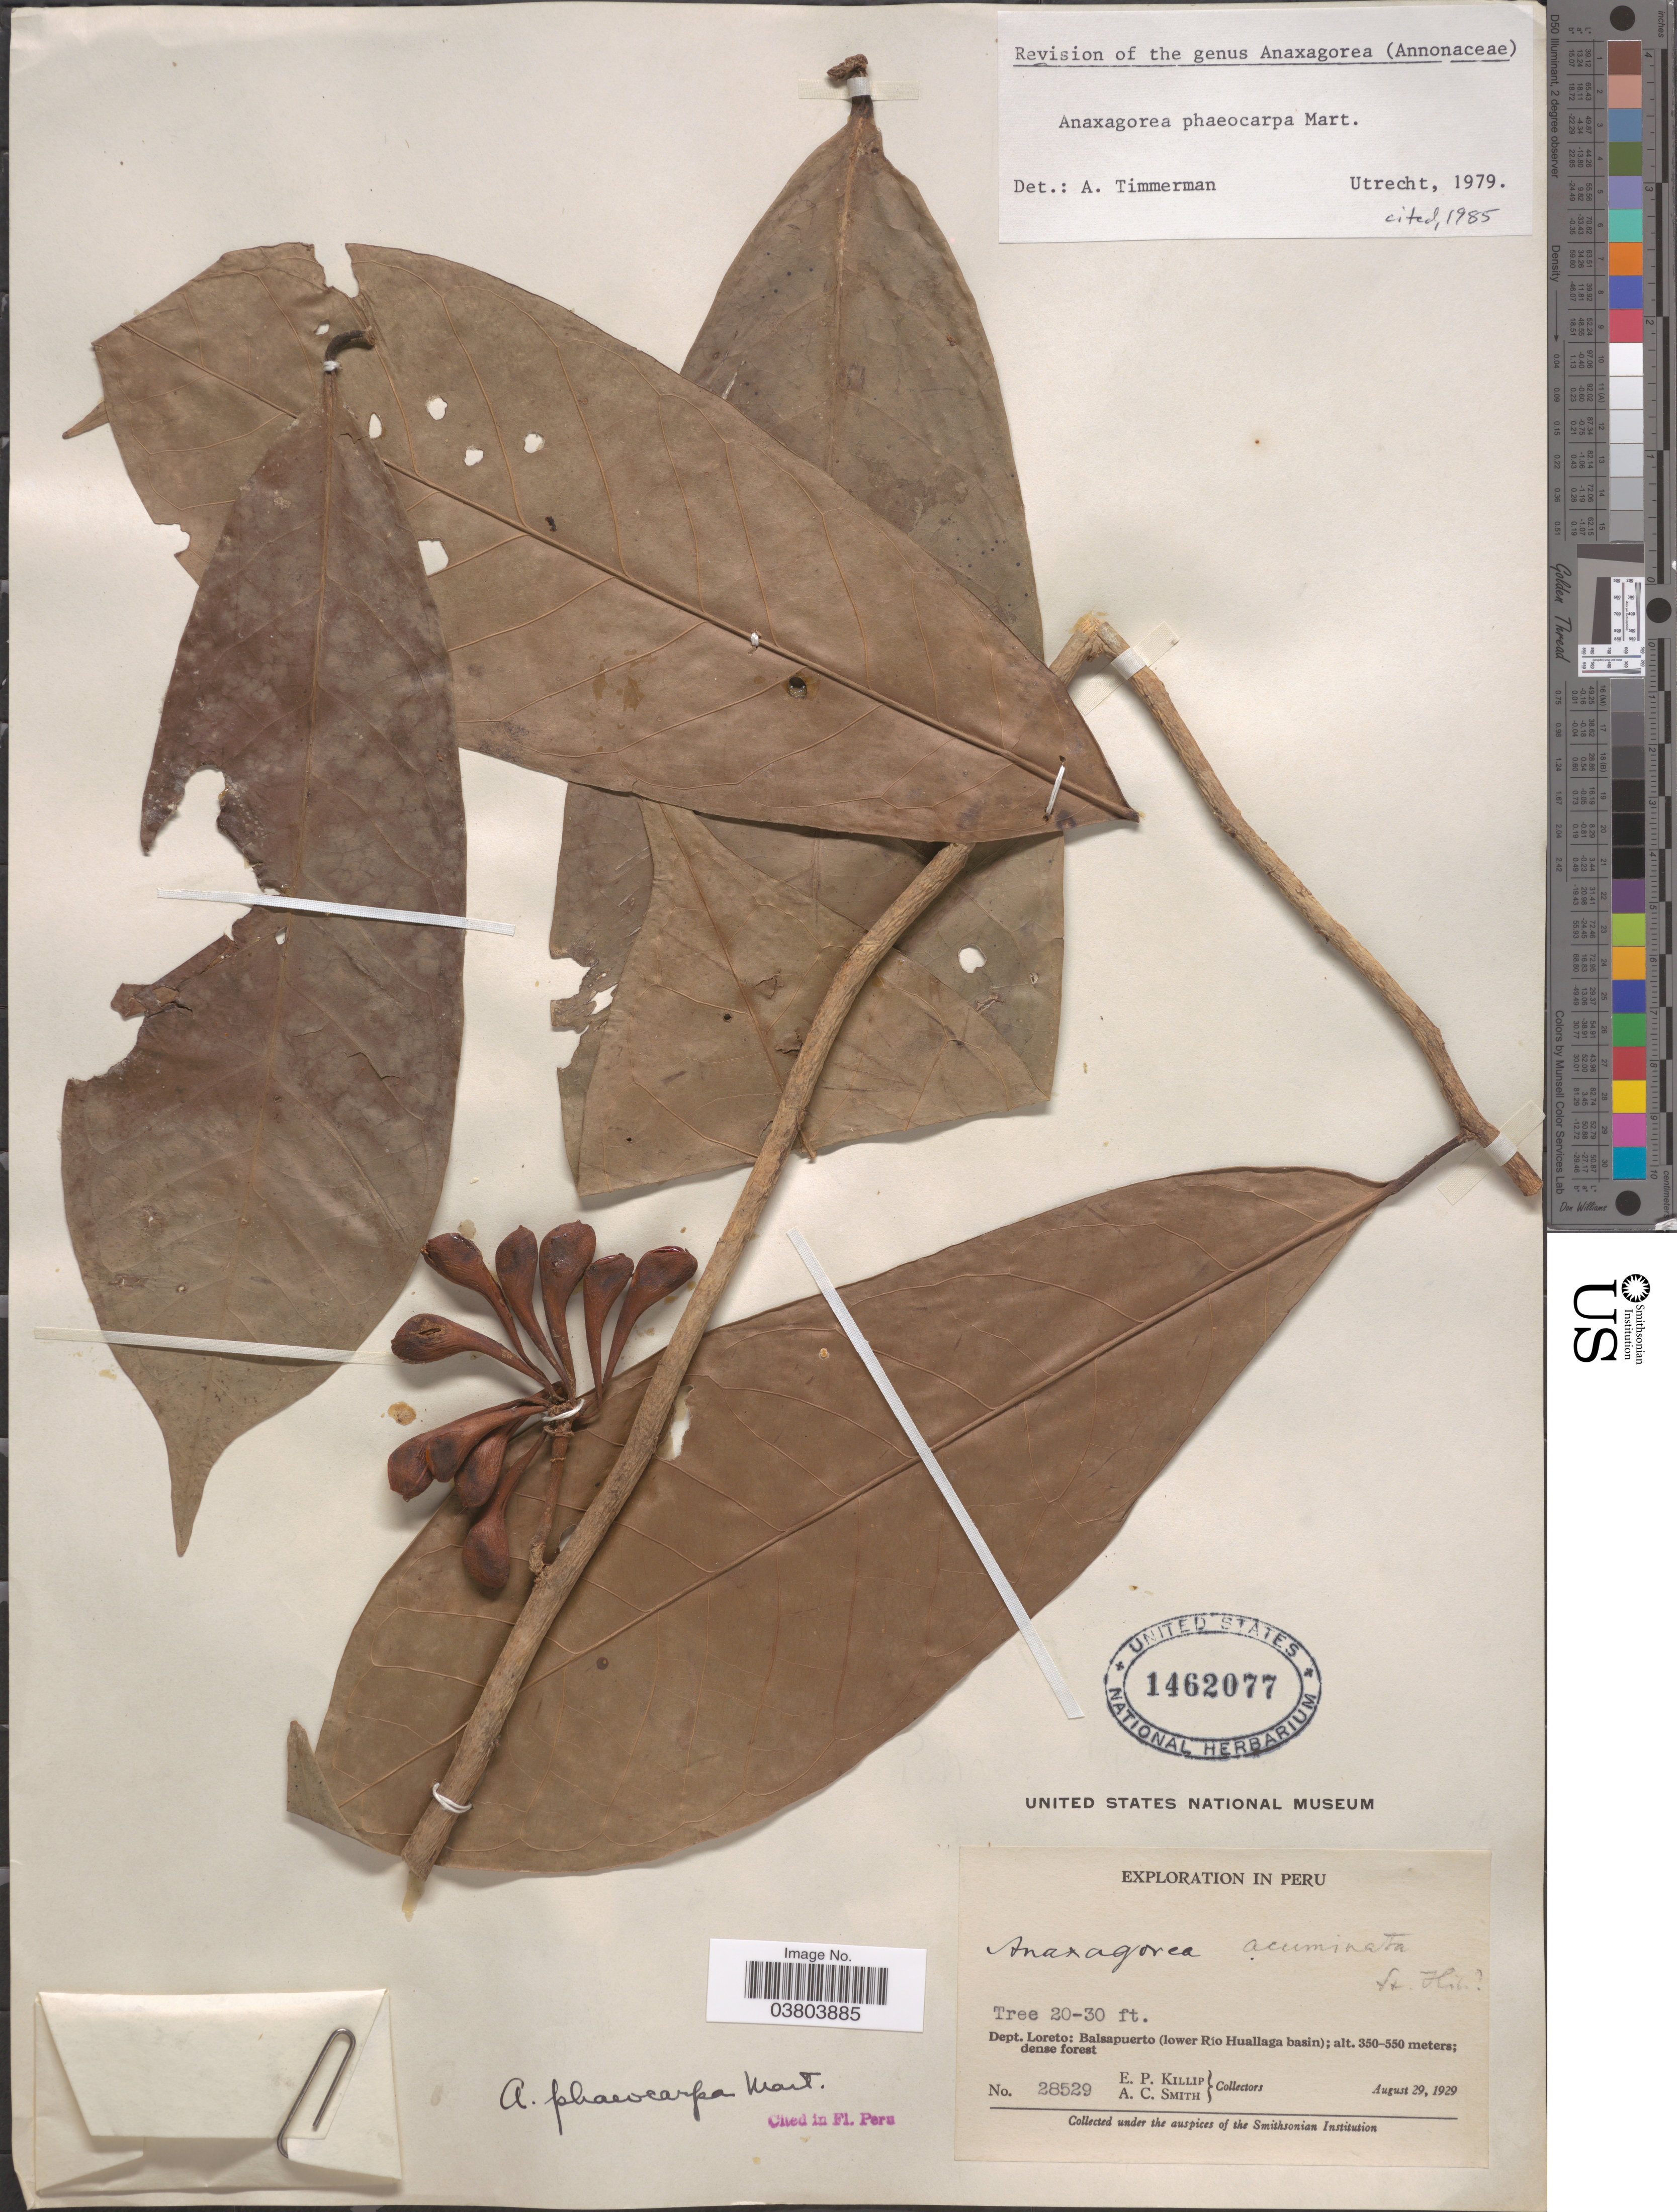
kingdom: Plantae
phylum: Tracheophyta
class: Magnoliopsida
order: Magnoliales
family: Annonaceae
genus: Anaxagorea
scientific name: Anaxagorea phaeocarpa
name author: Mart.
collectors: E. P. Killip & A. C. Smith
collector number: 28529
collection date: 1929-08-29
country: Peru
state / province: Loreto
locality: Dept. Loreto: Balsapuerto (lower Río Huallaga basin).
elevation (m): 350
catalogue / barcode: US 1462077